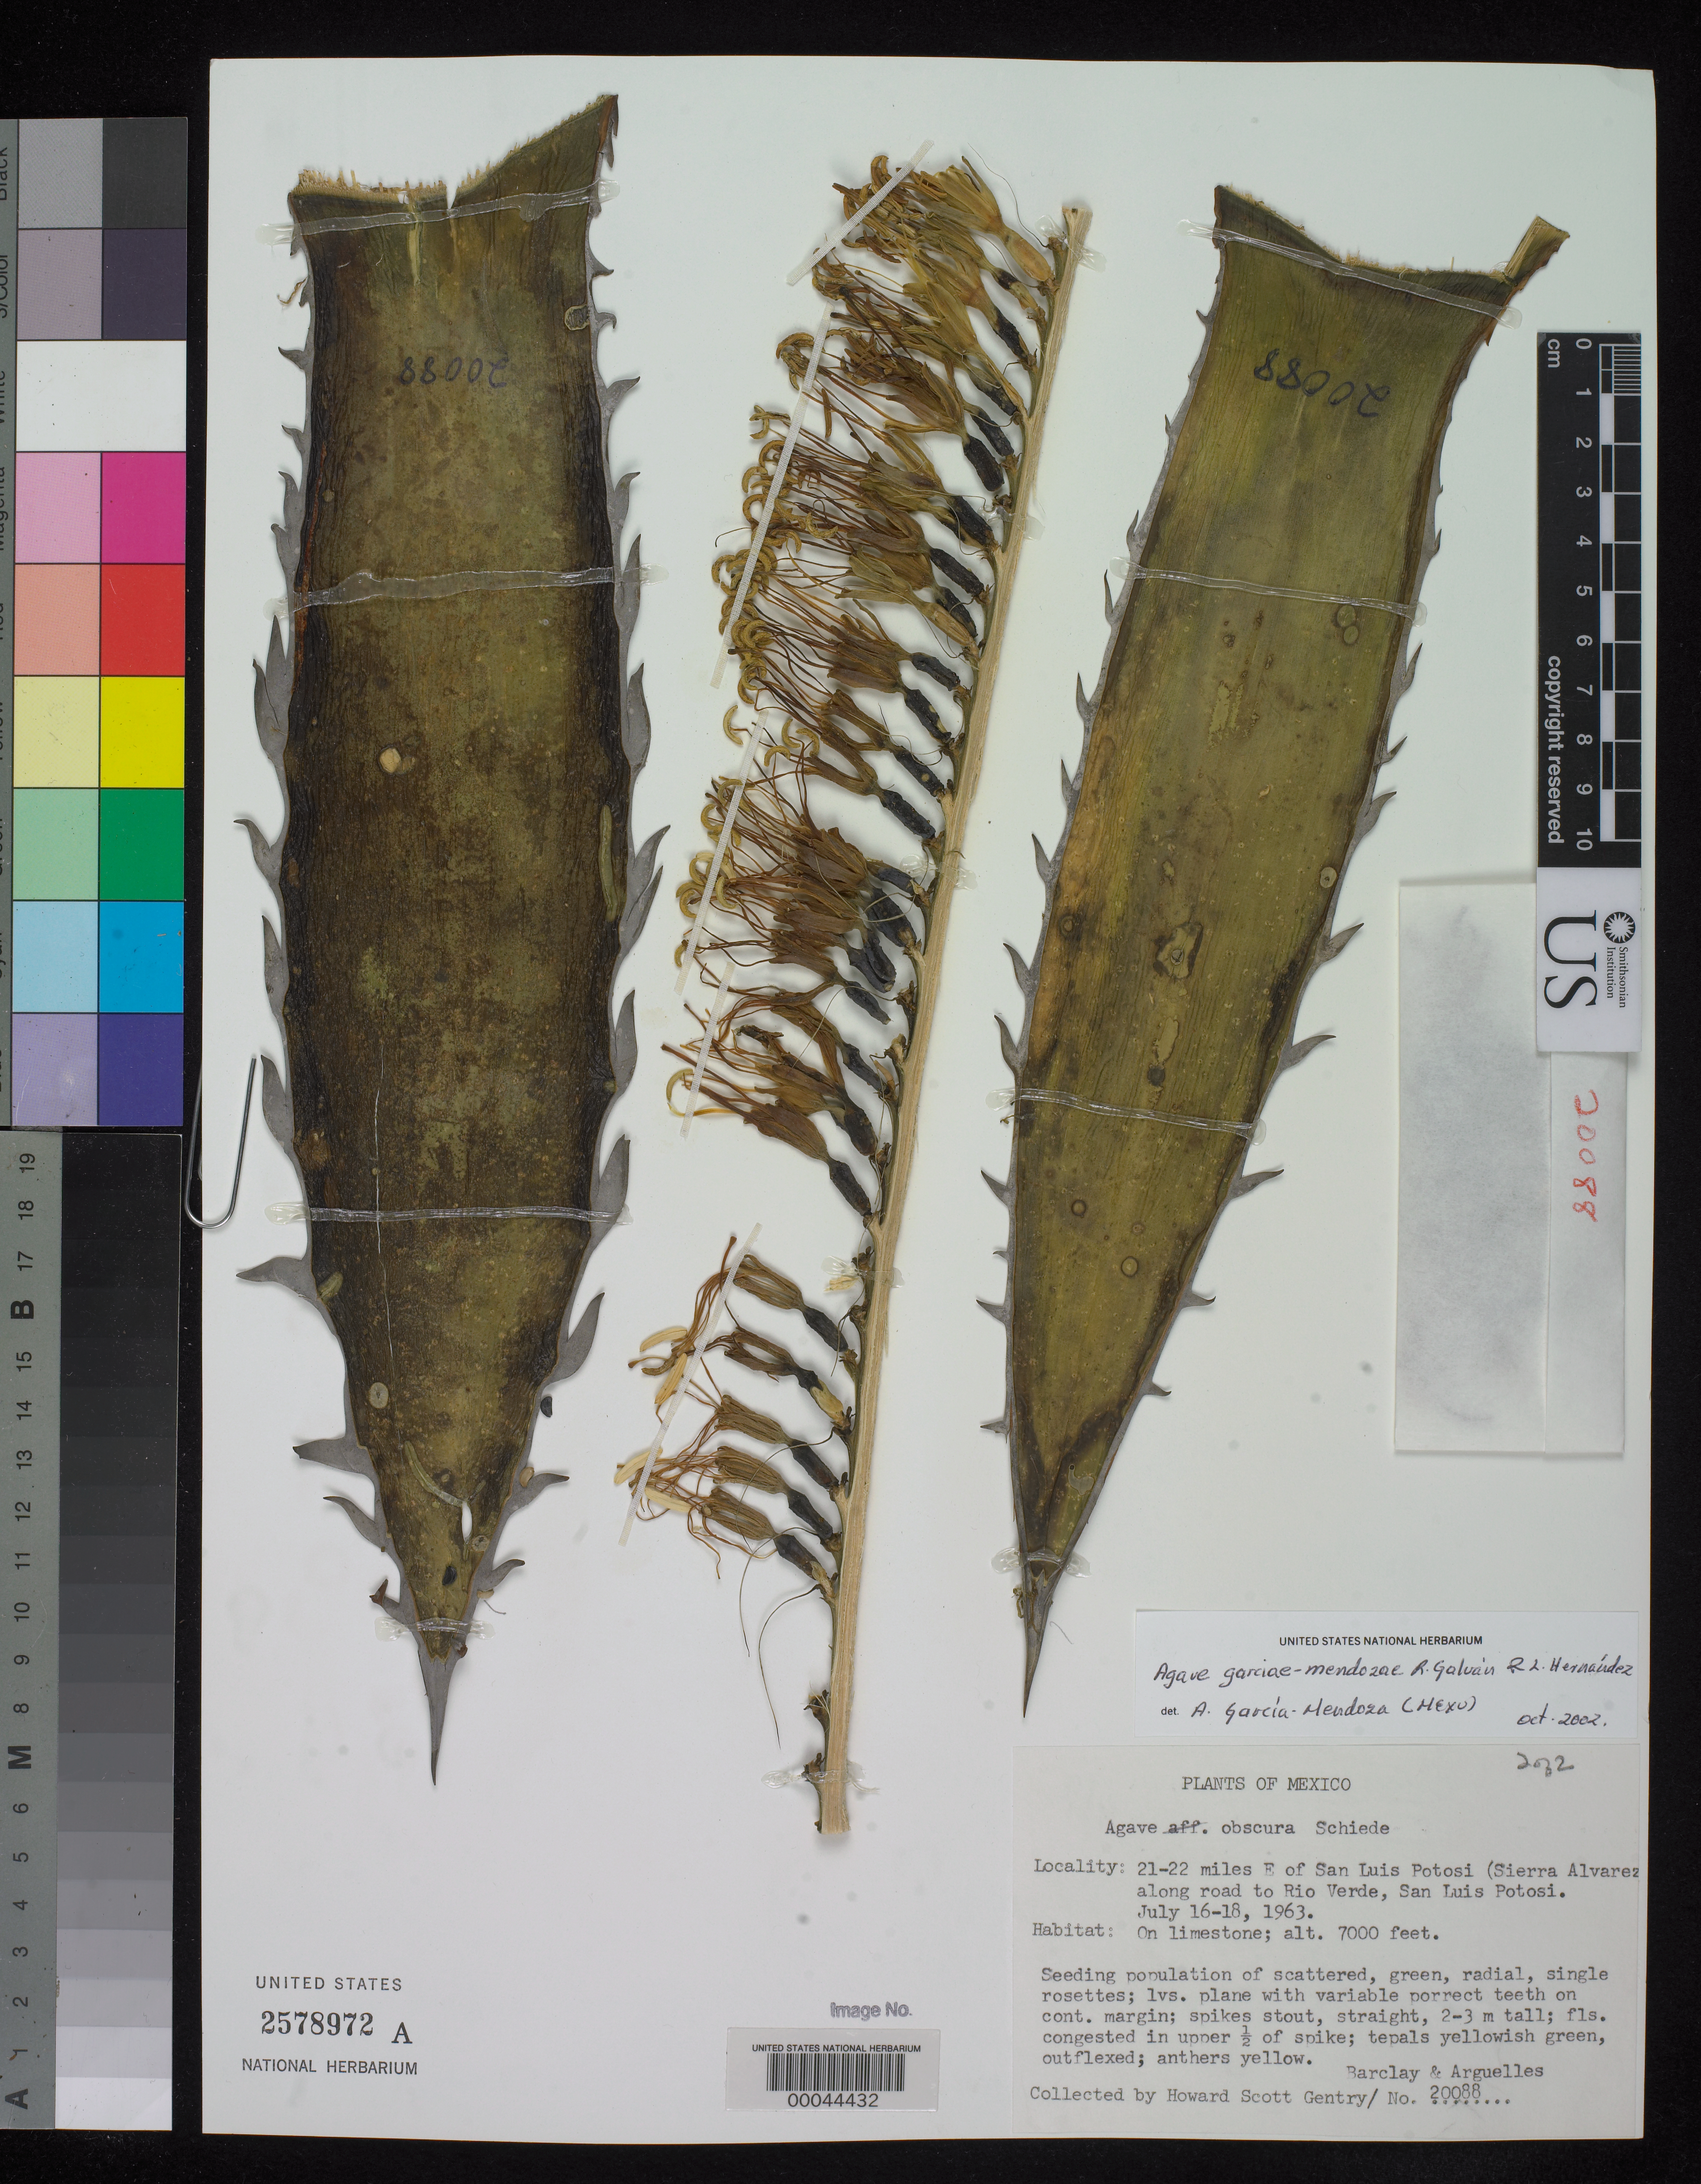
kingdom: Plantae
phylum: Tracheophyta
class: Liliopsida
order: Asparagales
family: Asparagaceae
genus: Agave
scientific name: Agave garciae-mendozae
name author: Galván & L. Hern.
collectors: H. S. Gentry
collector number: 20088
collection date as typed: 16 Jul 1963 to 18 Jul 1963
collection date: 1963-07-16/1963-07-18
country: Mexico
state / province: San Luis Potosí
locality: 21-22 mi E of San Luis Potosi along road to Rio Verde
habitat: Montane pine & oak forests on limestone mountain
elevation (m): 1676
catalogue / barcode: US 2578972A